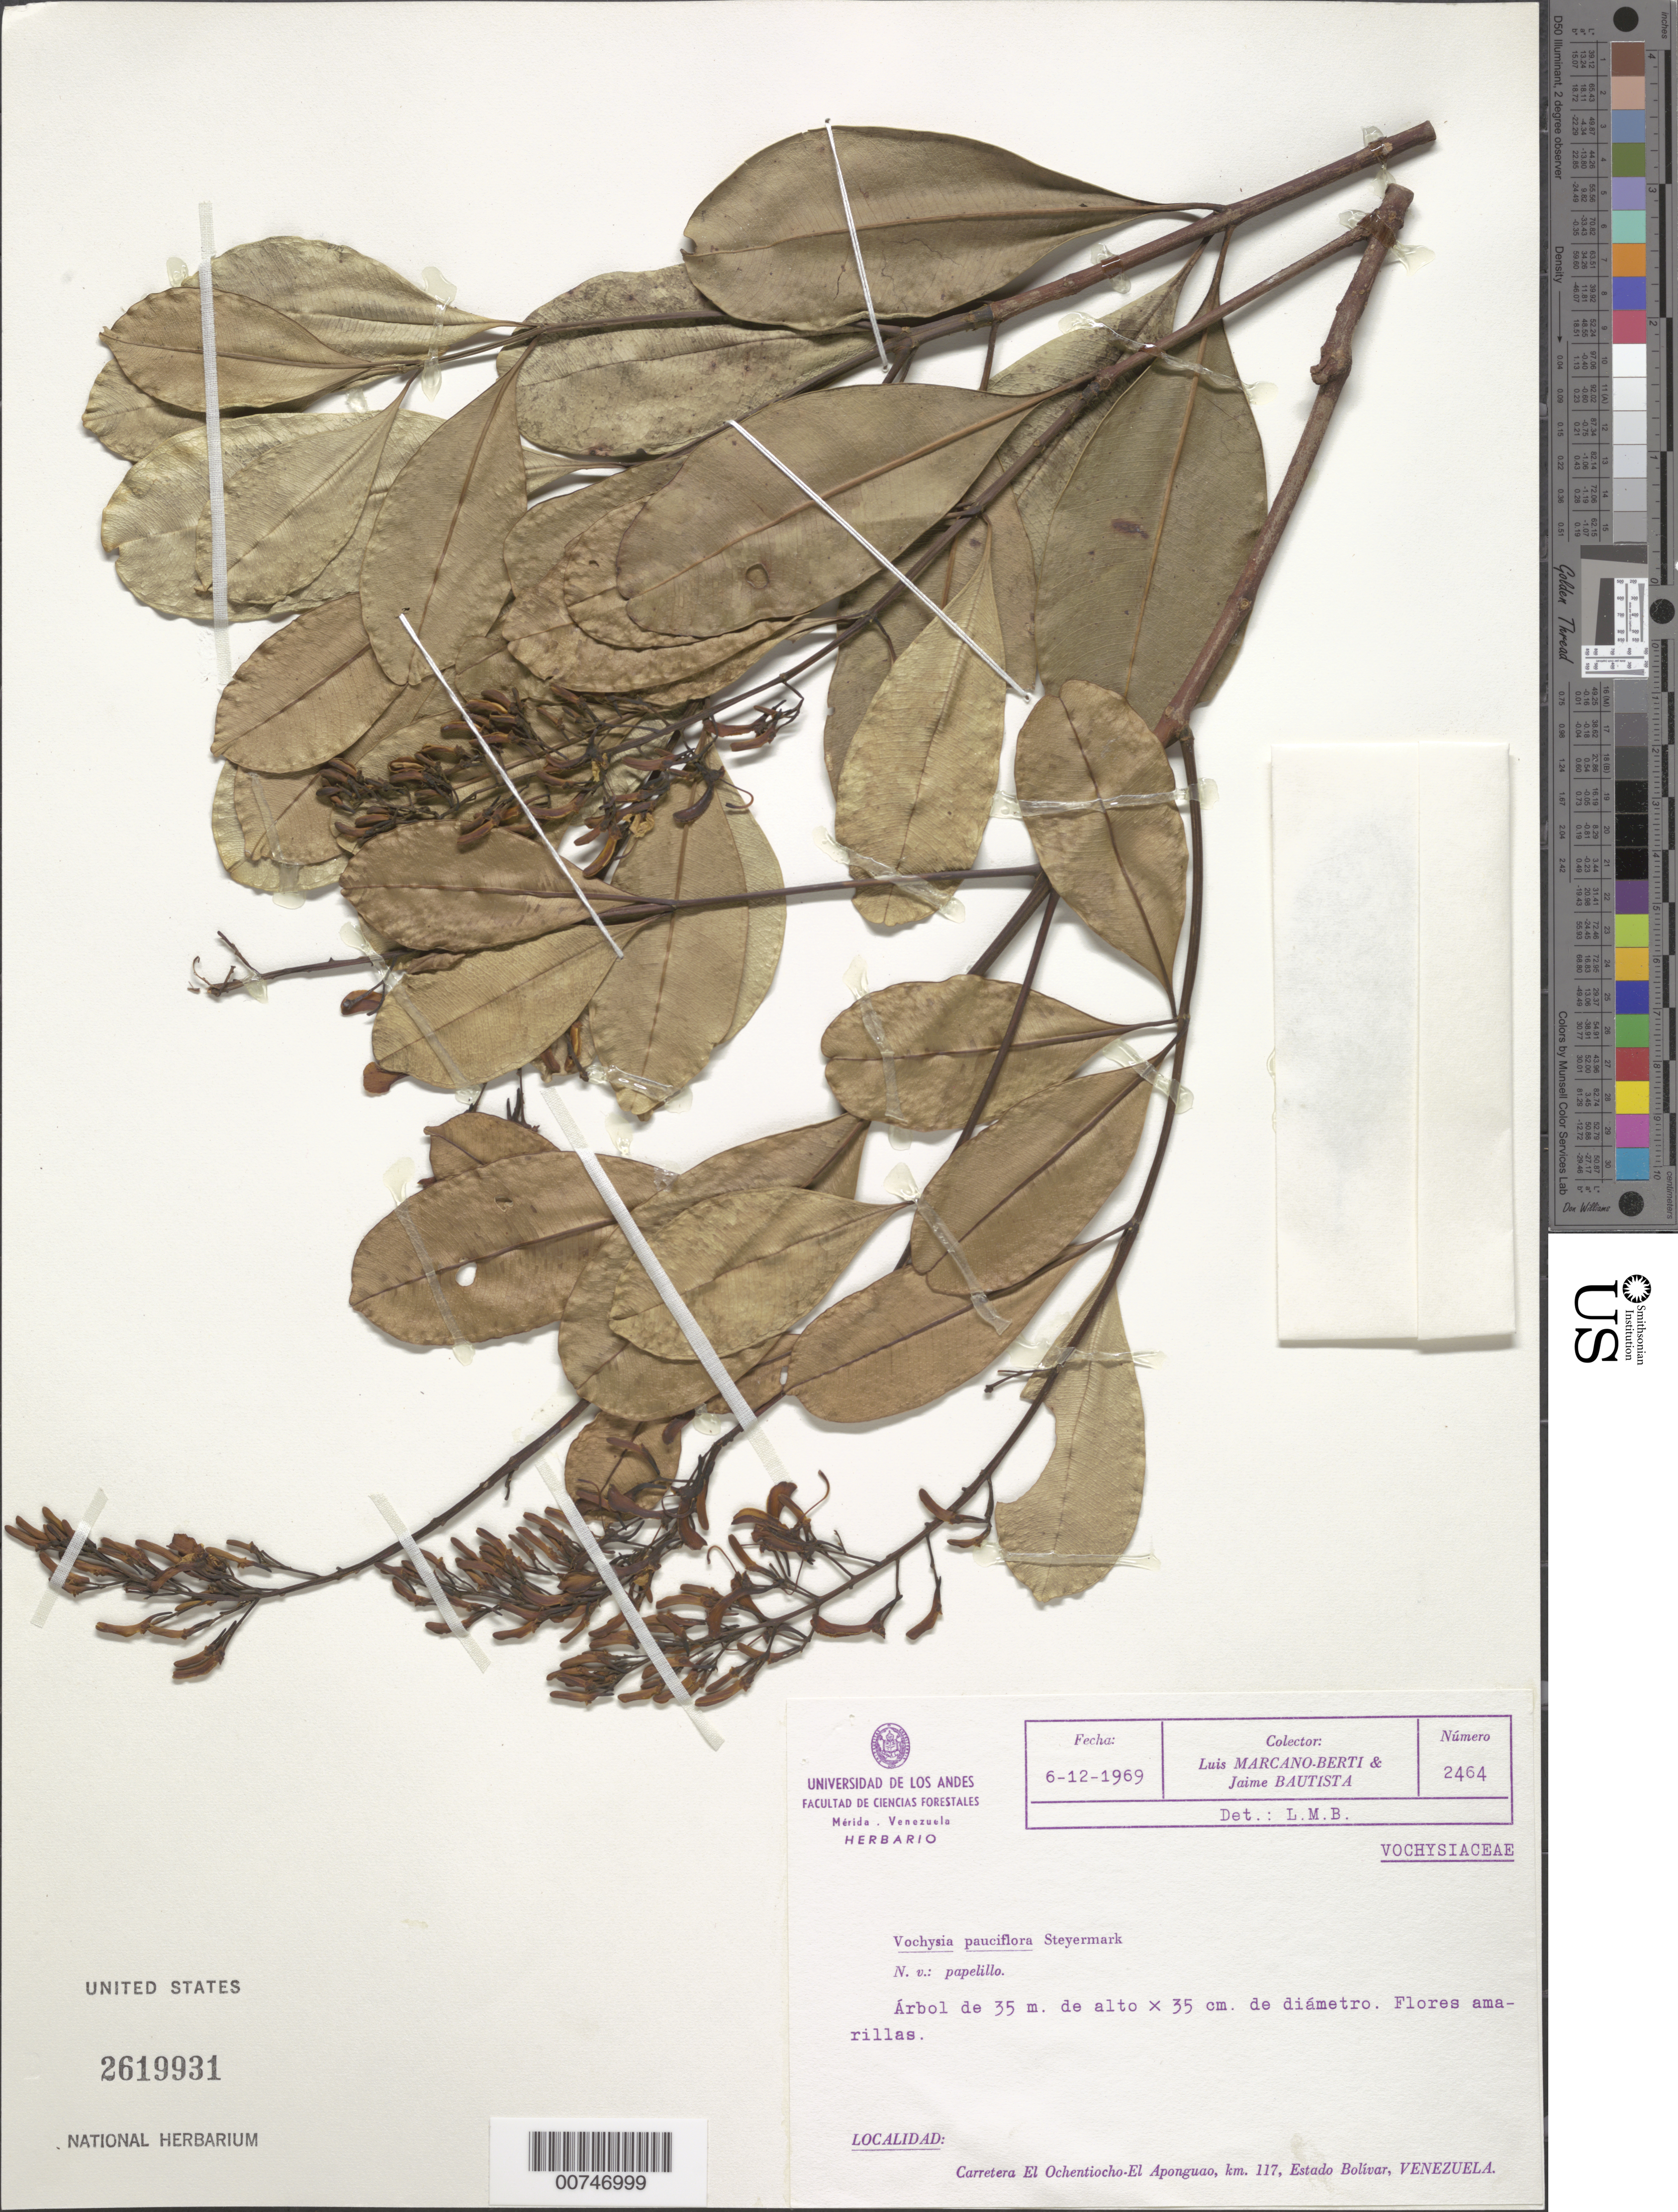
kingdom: Plantae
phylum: Tracheophyta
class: Magnoliopsida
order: Myrtales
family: Vochysiaceae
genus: Vochysia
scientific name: Vochysia pauciflora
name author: Steyerm.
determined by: Marcano-Berti, L.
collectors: L. Marcano-Berti & D. Barthelémy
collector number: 2464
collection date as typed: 6-Dec-69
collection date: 1969-12-06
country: Venezuela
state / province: Bolívar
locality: Carretera El Ochentiocho-El Aponguao, km 117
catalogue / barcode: US 2619931